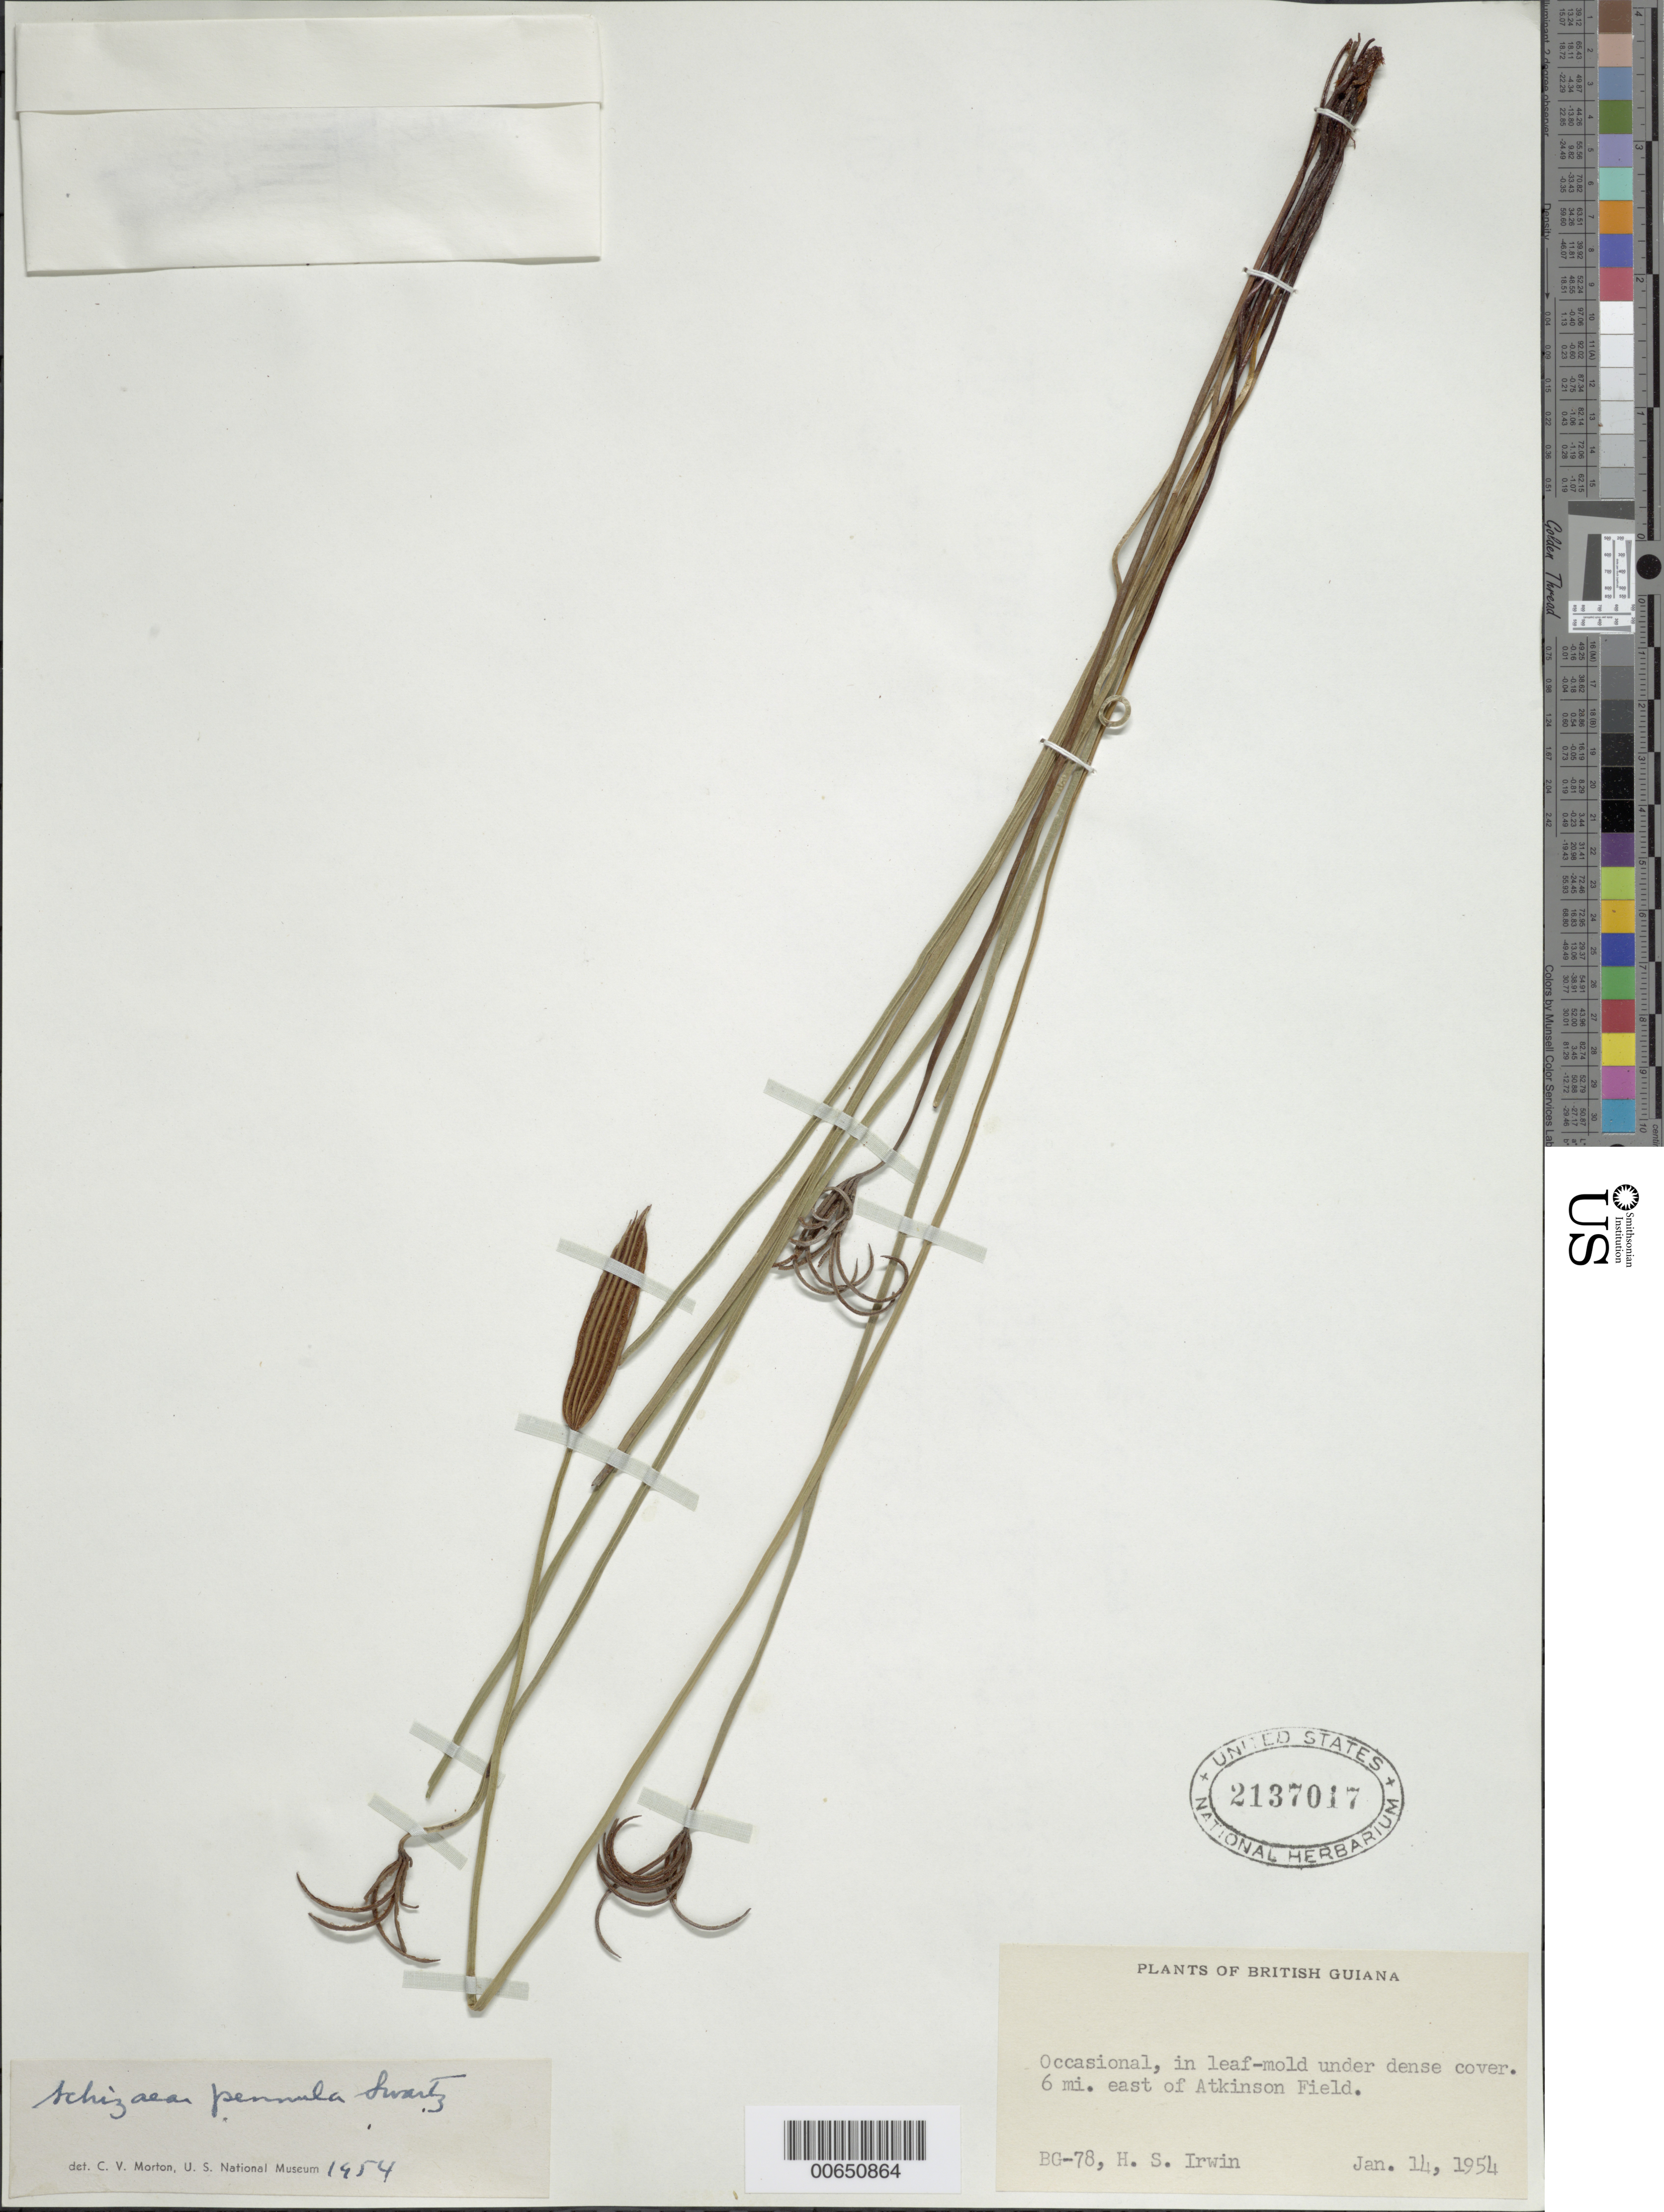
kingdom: Plantae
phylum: Tracheophyta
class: Polypodiopsida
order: Schizaeales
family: Schizaeaceae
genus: Actinostachys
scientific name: Actinostachys pennula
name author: (Sw.) Hook.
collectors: H. Irwin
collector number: BG 78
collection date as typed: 14-Jan-54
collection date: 1954-01-14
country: Guyana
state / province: Demerara-Mahaica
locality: Atkinson Field, 20 mi. S of Georgetown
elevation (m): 40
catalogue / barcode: US 2137017